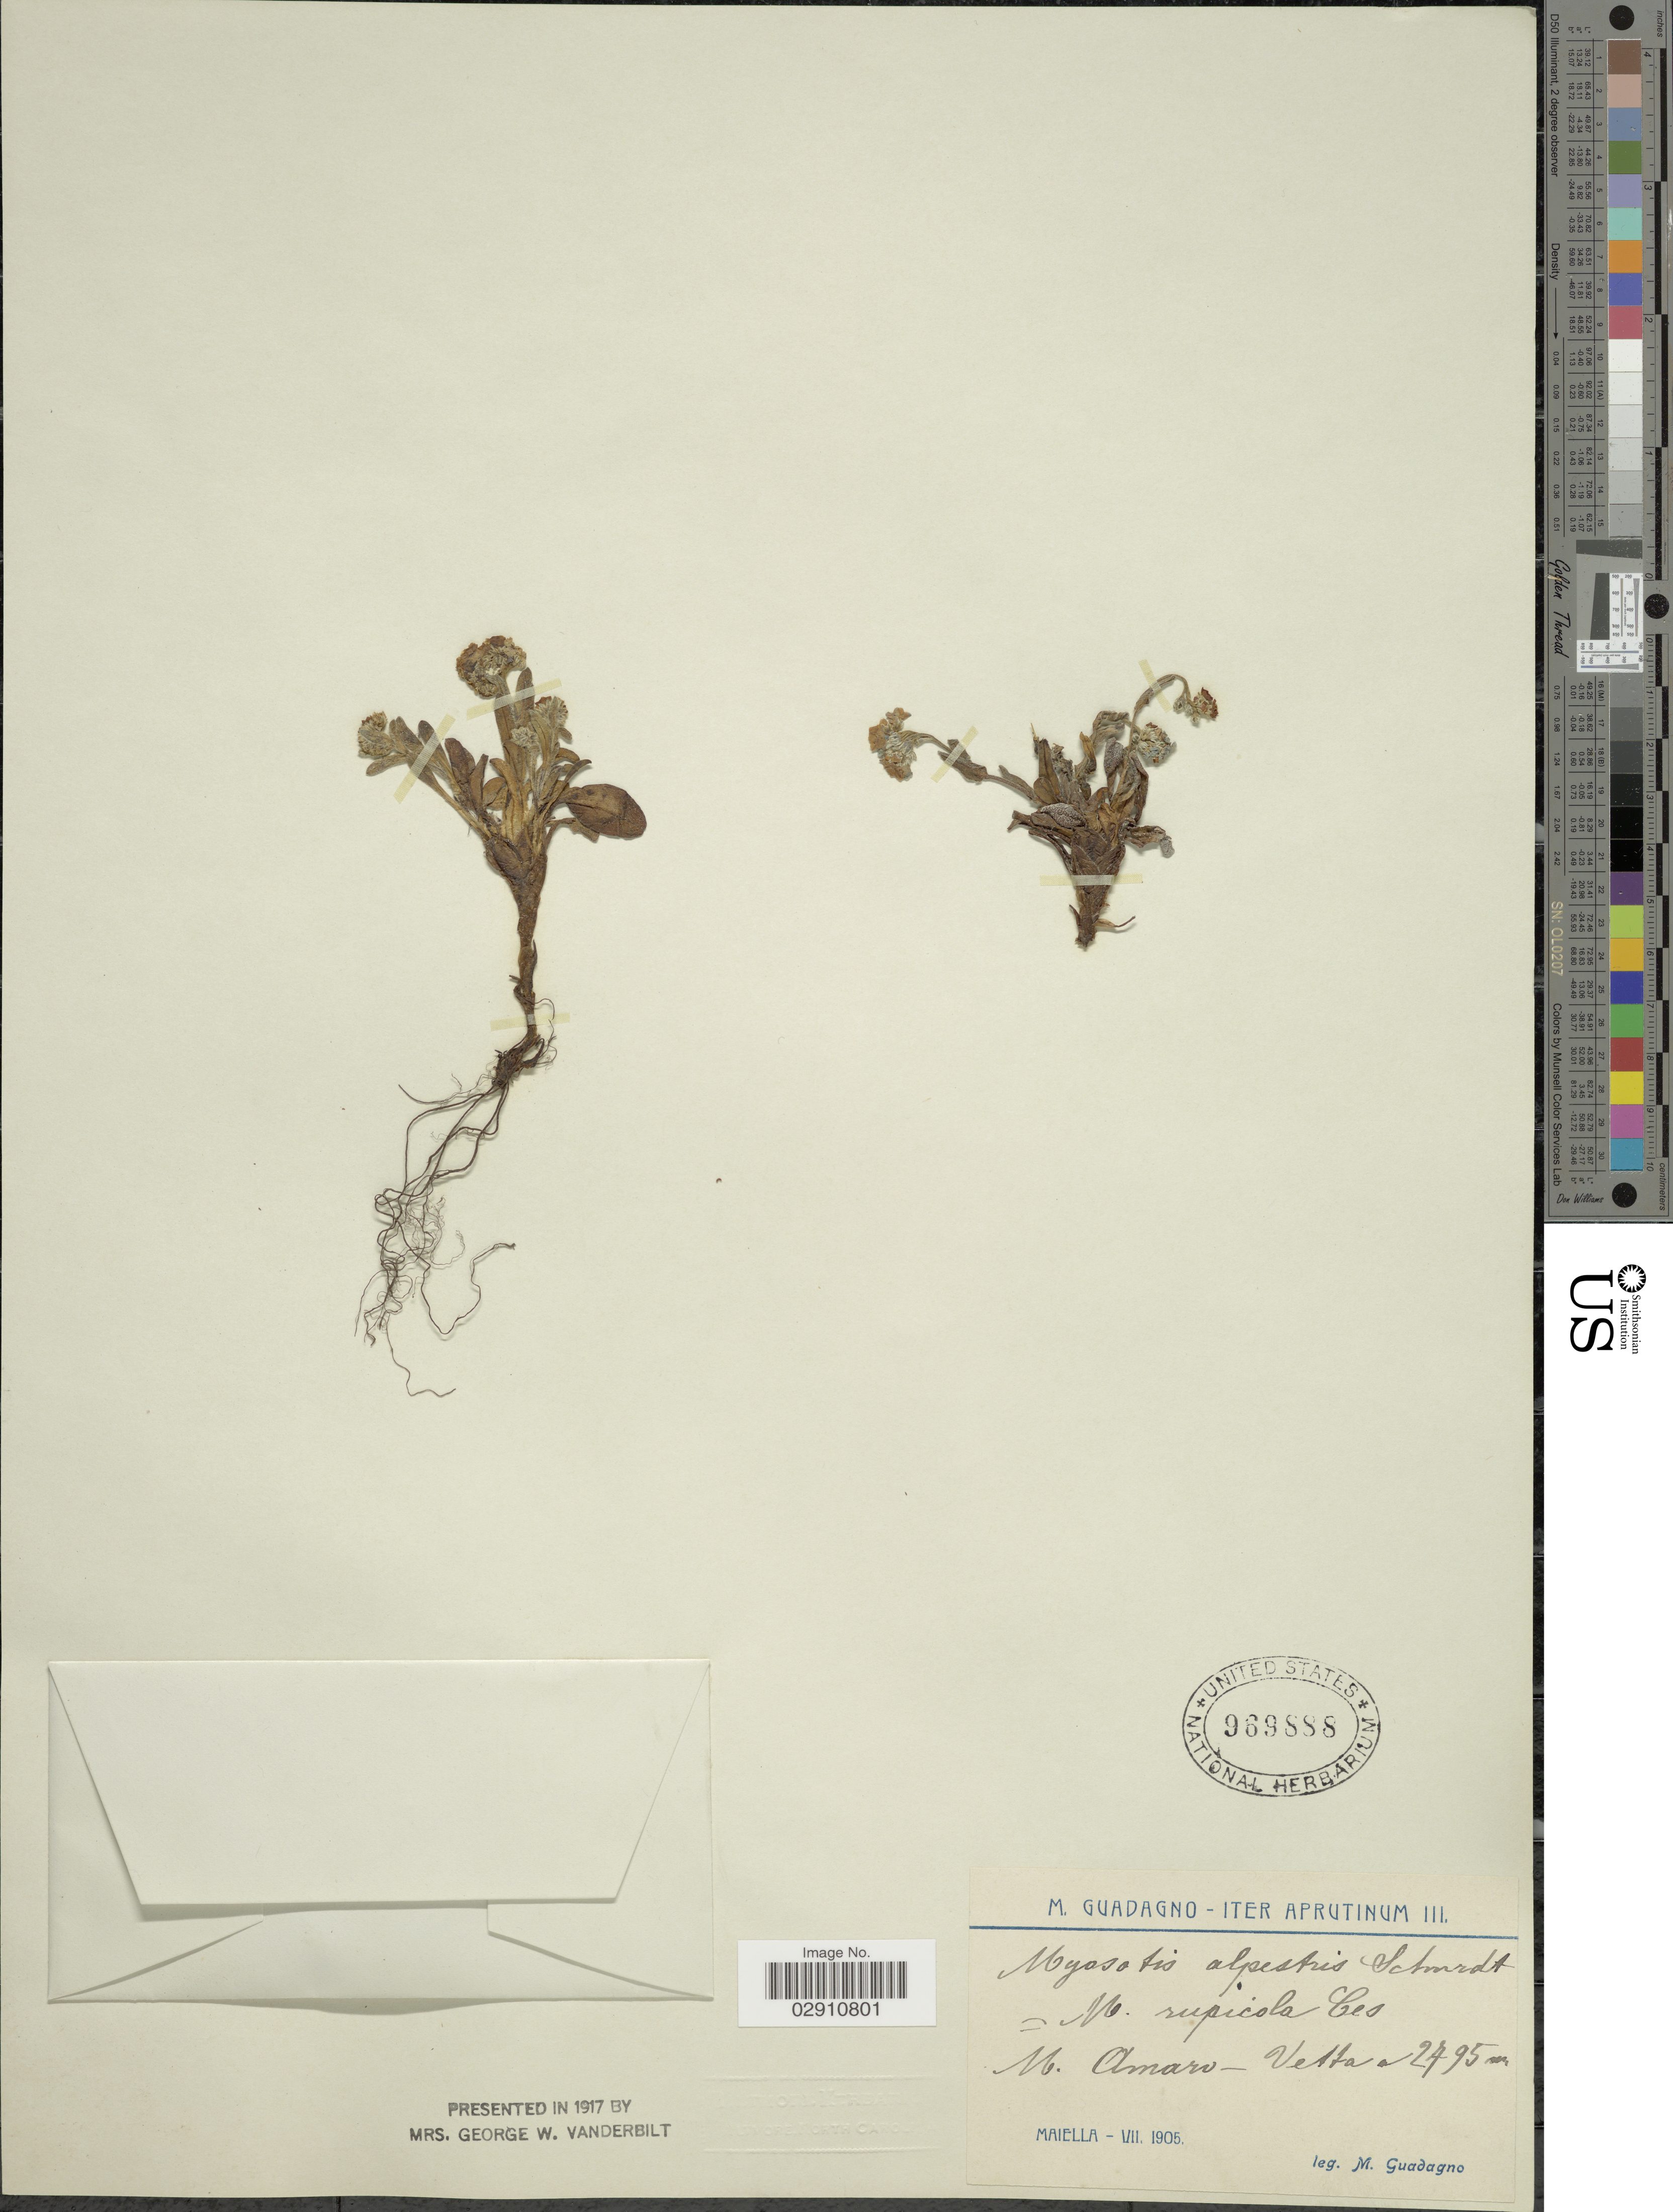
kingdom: Plantae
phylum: Tracheophyta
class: Magnoliopsida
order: Boraginales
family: Boraginaceae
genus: Myosotis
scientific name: Myosotis alpestris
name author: F.W. Schmidt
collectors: M. Guadagno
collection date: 1905-07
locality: Iter Aprutinum. M. Amaro - Vetta. Maiella.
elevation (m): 2795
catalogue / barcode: US 969888